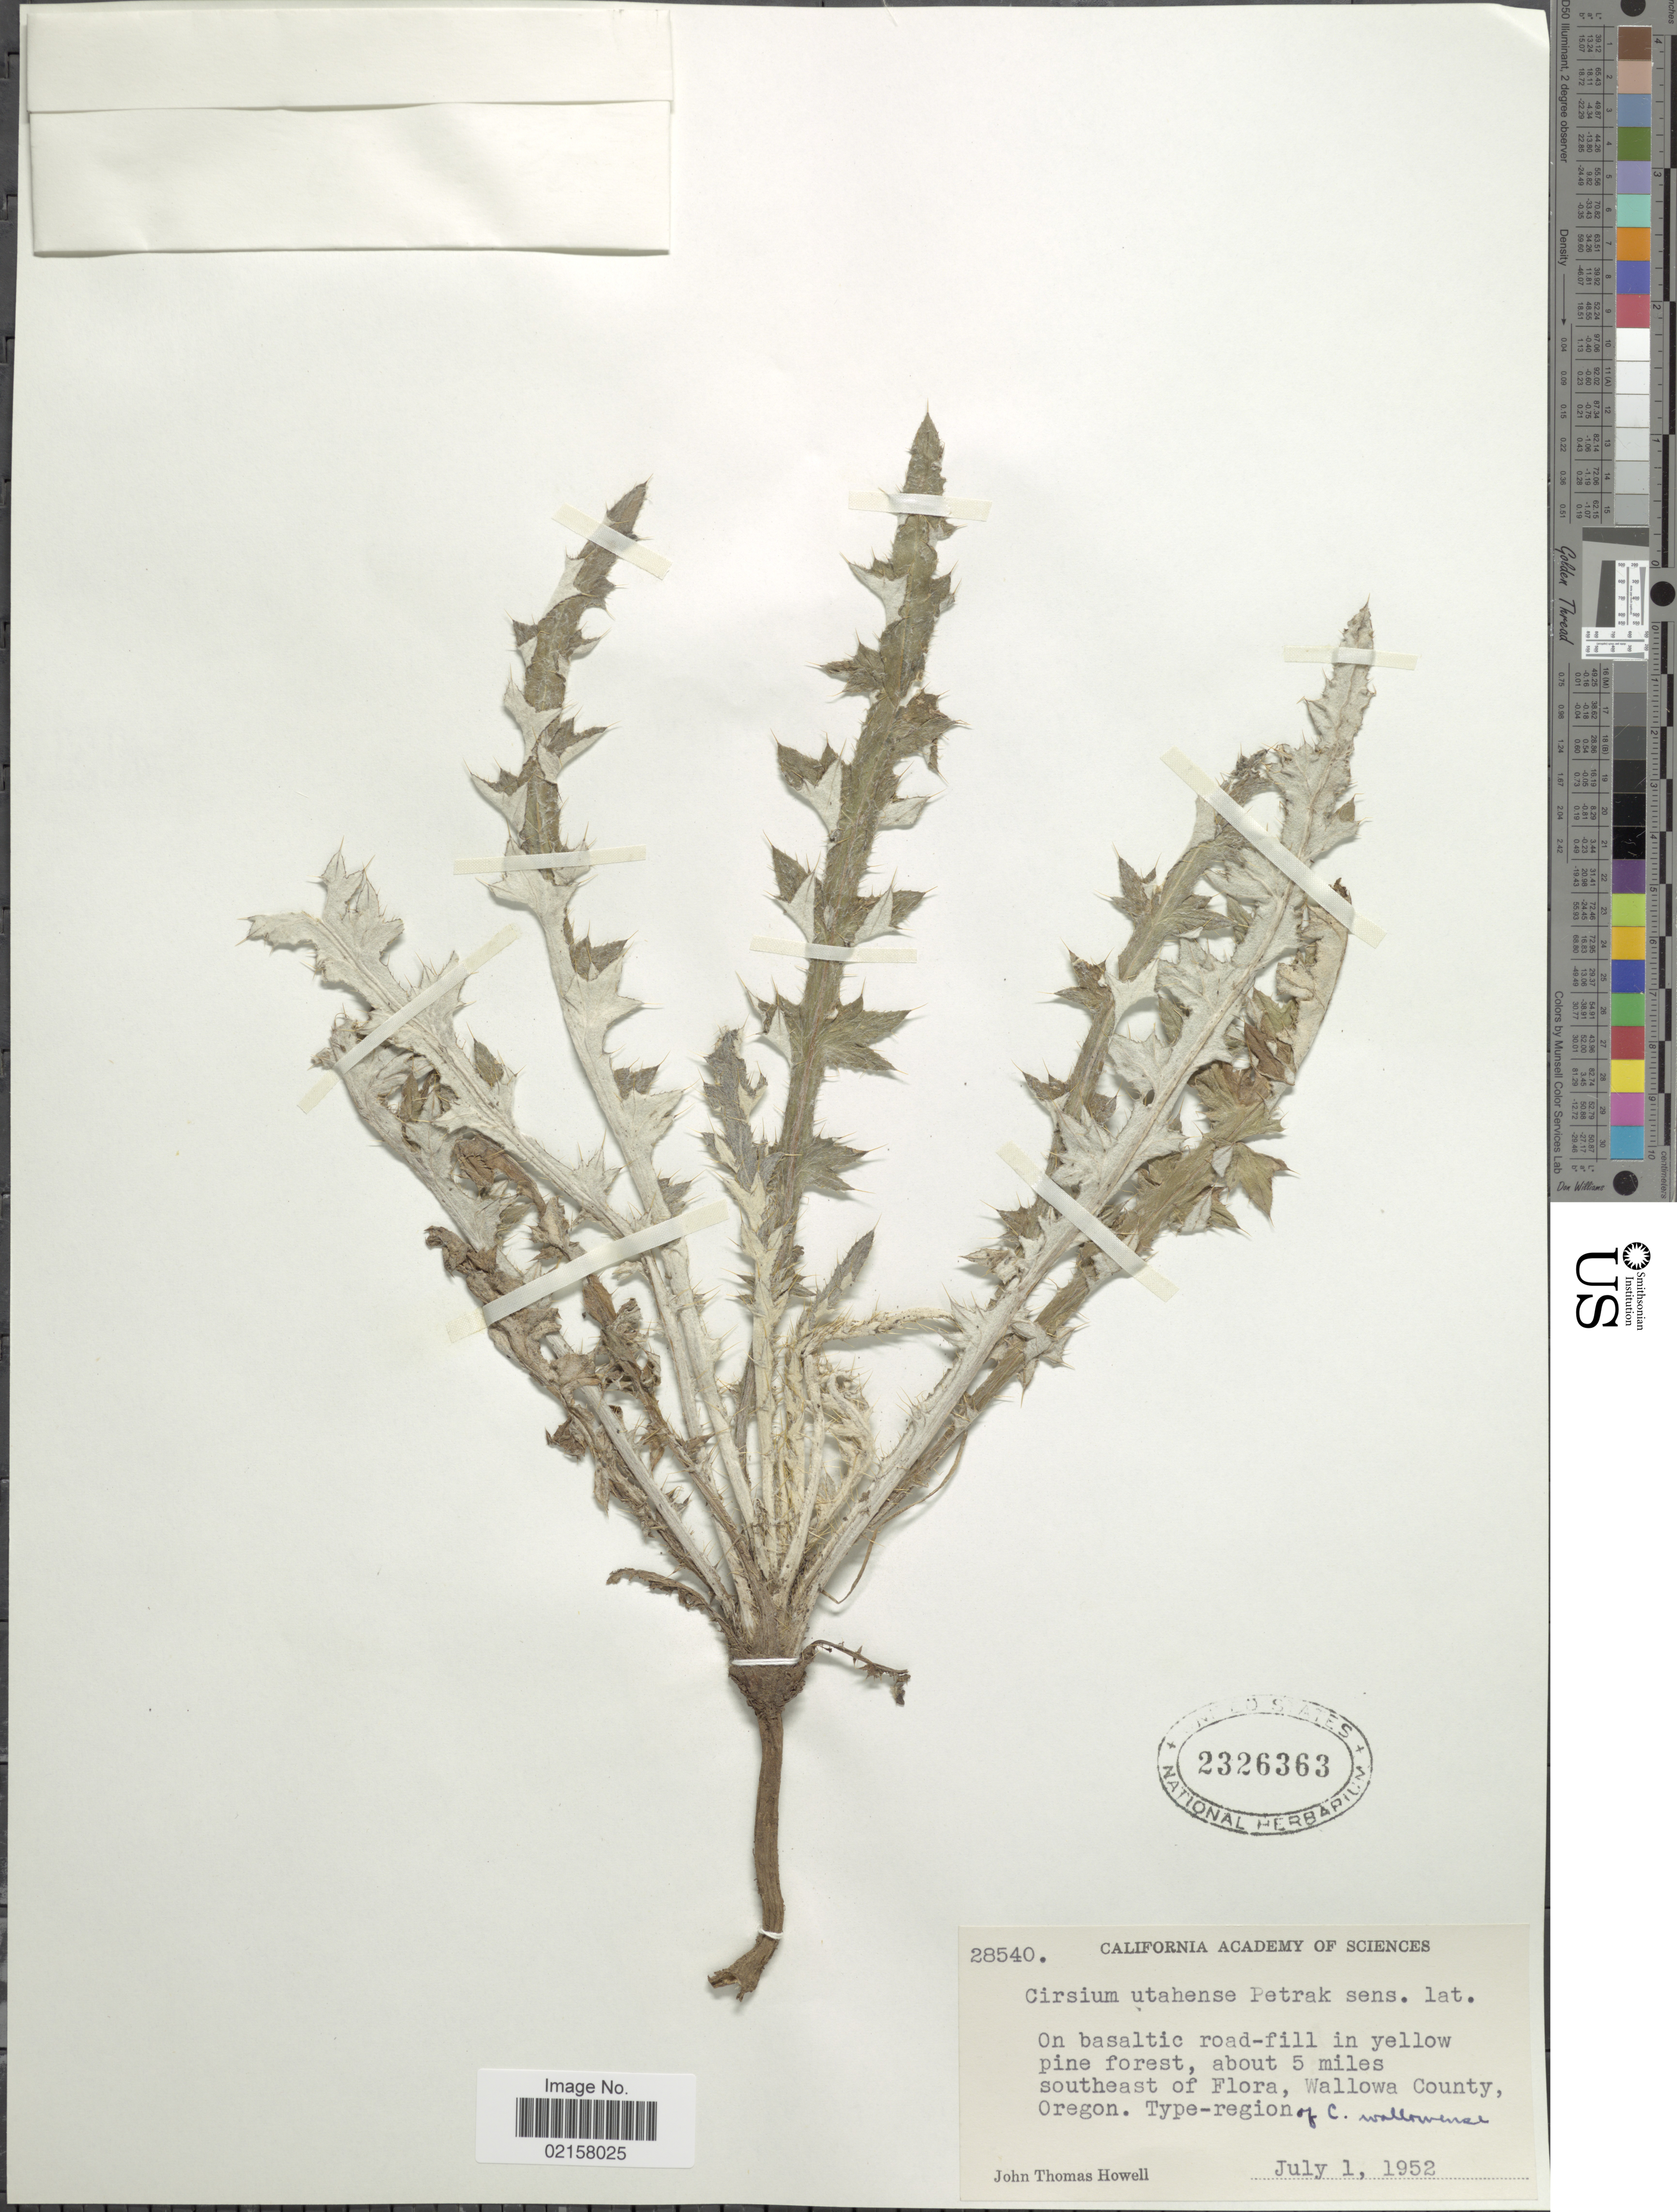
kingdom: Plantae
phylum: Tracheophyta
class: Magnoliopsida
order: Asterales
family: Asteraceae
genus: Cirsium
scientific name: Cirsium neomexicanum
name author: A. Gray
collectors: J. T. Howell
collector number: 28540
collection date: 1952-07-01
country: United States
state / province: Oregon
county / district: Wallowa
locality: On basaltic road-fill in yellow pine forest, about 5 miles southeast of Flora, Wallowa County, Type-region of C. wallowense.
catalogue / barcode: US 2326363